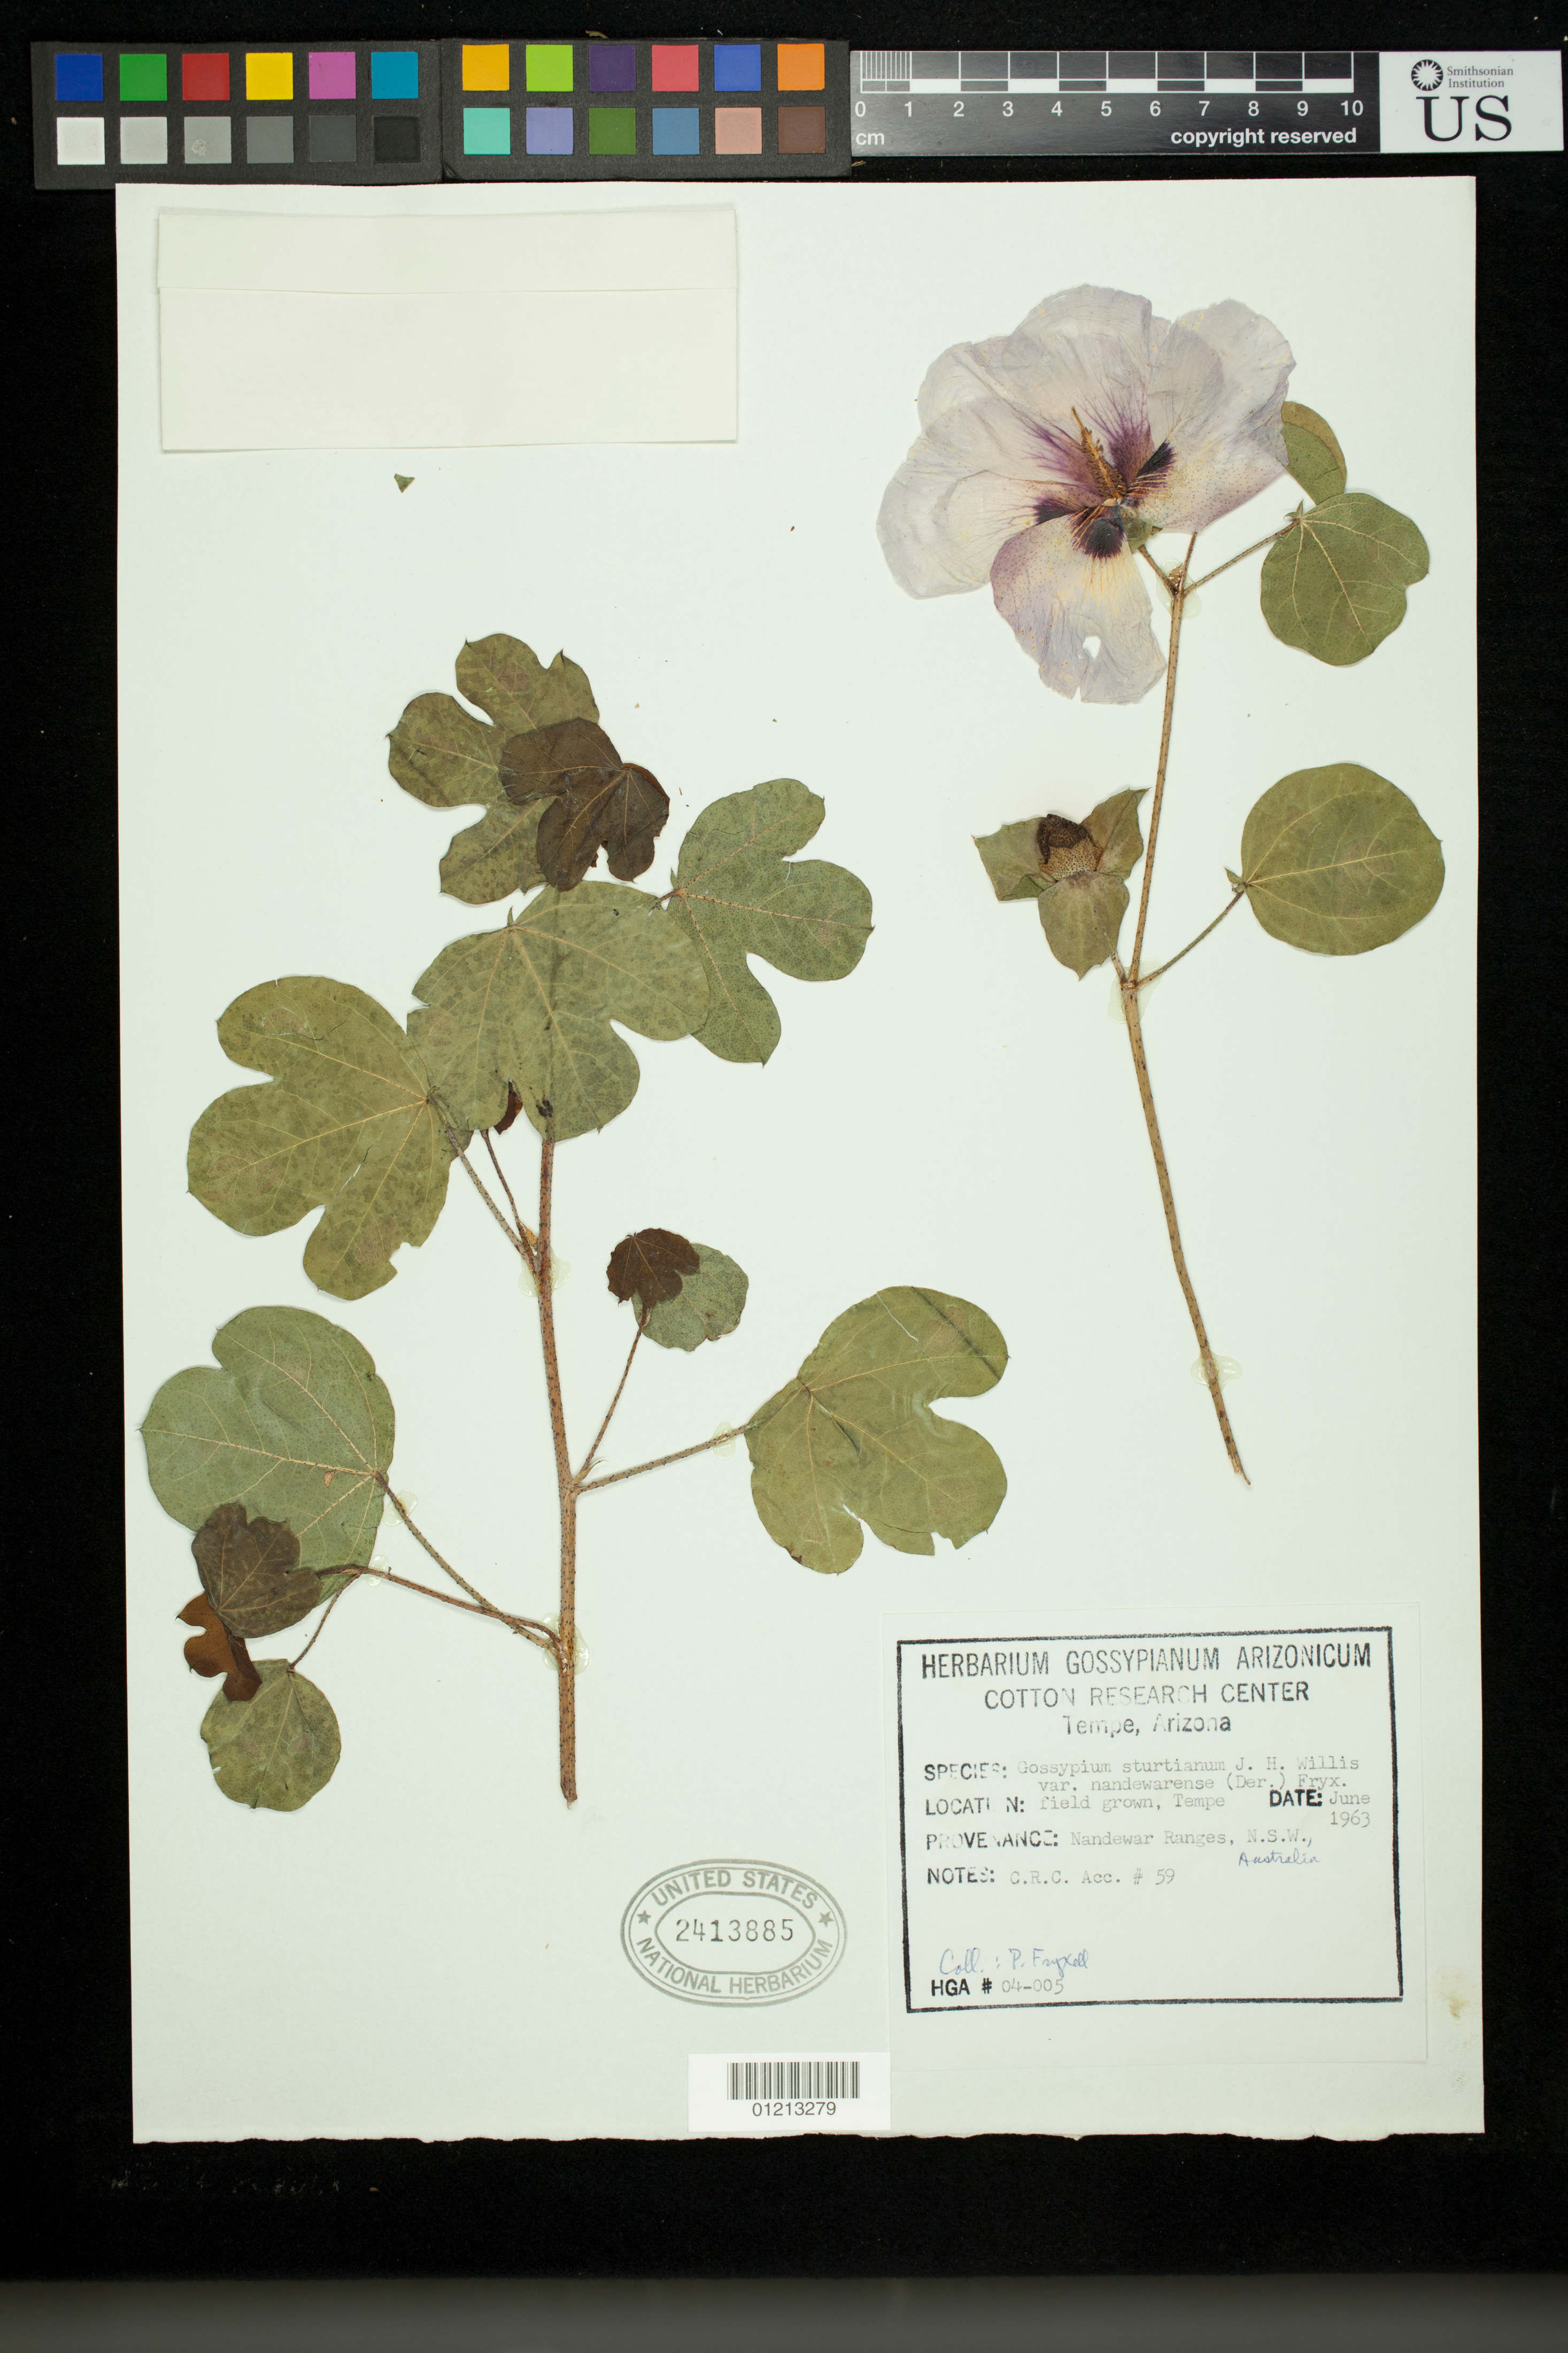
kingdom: Plantae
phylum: Tracheophyta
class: Magnoliopsida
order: Malvales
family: Malvaceae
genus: Gossypium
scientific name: Gossypium sturtianum var. nandewarense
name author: Fryxell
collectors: P. A. Fryxell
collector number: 04-005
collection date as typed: Jun 1963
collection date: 1963-06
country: United States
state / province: Arizona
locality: Tempe, field grown.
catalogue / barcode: US 2413885